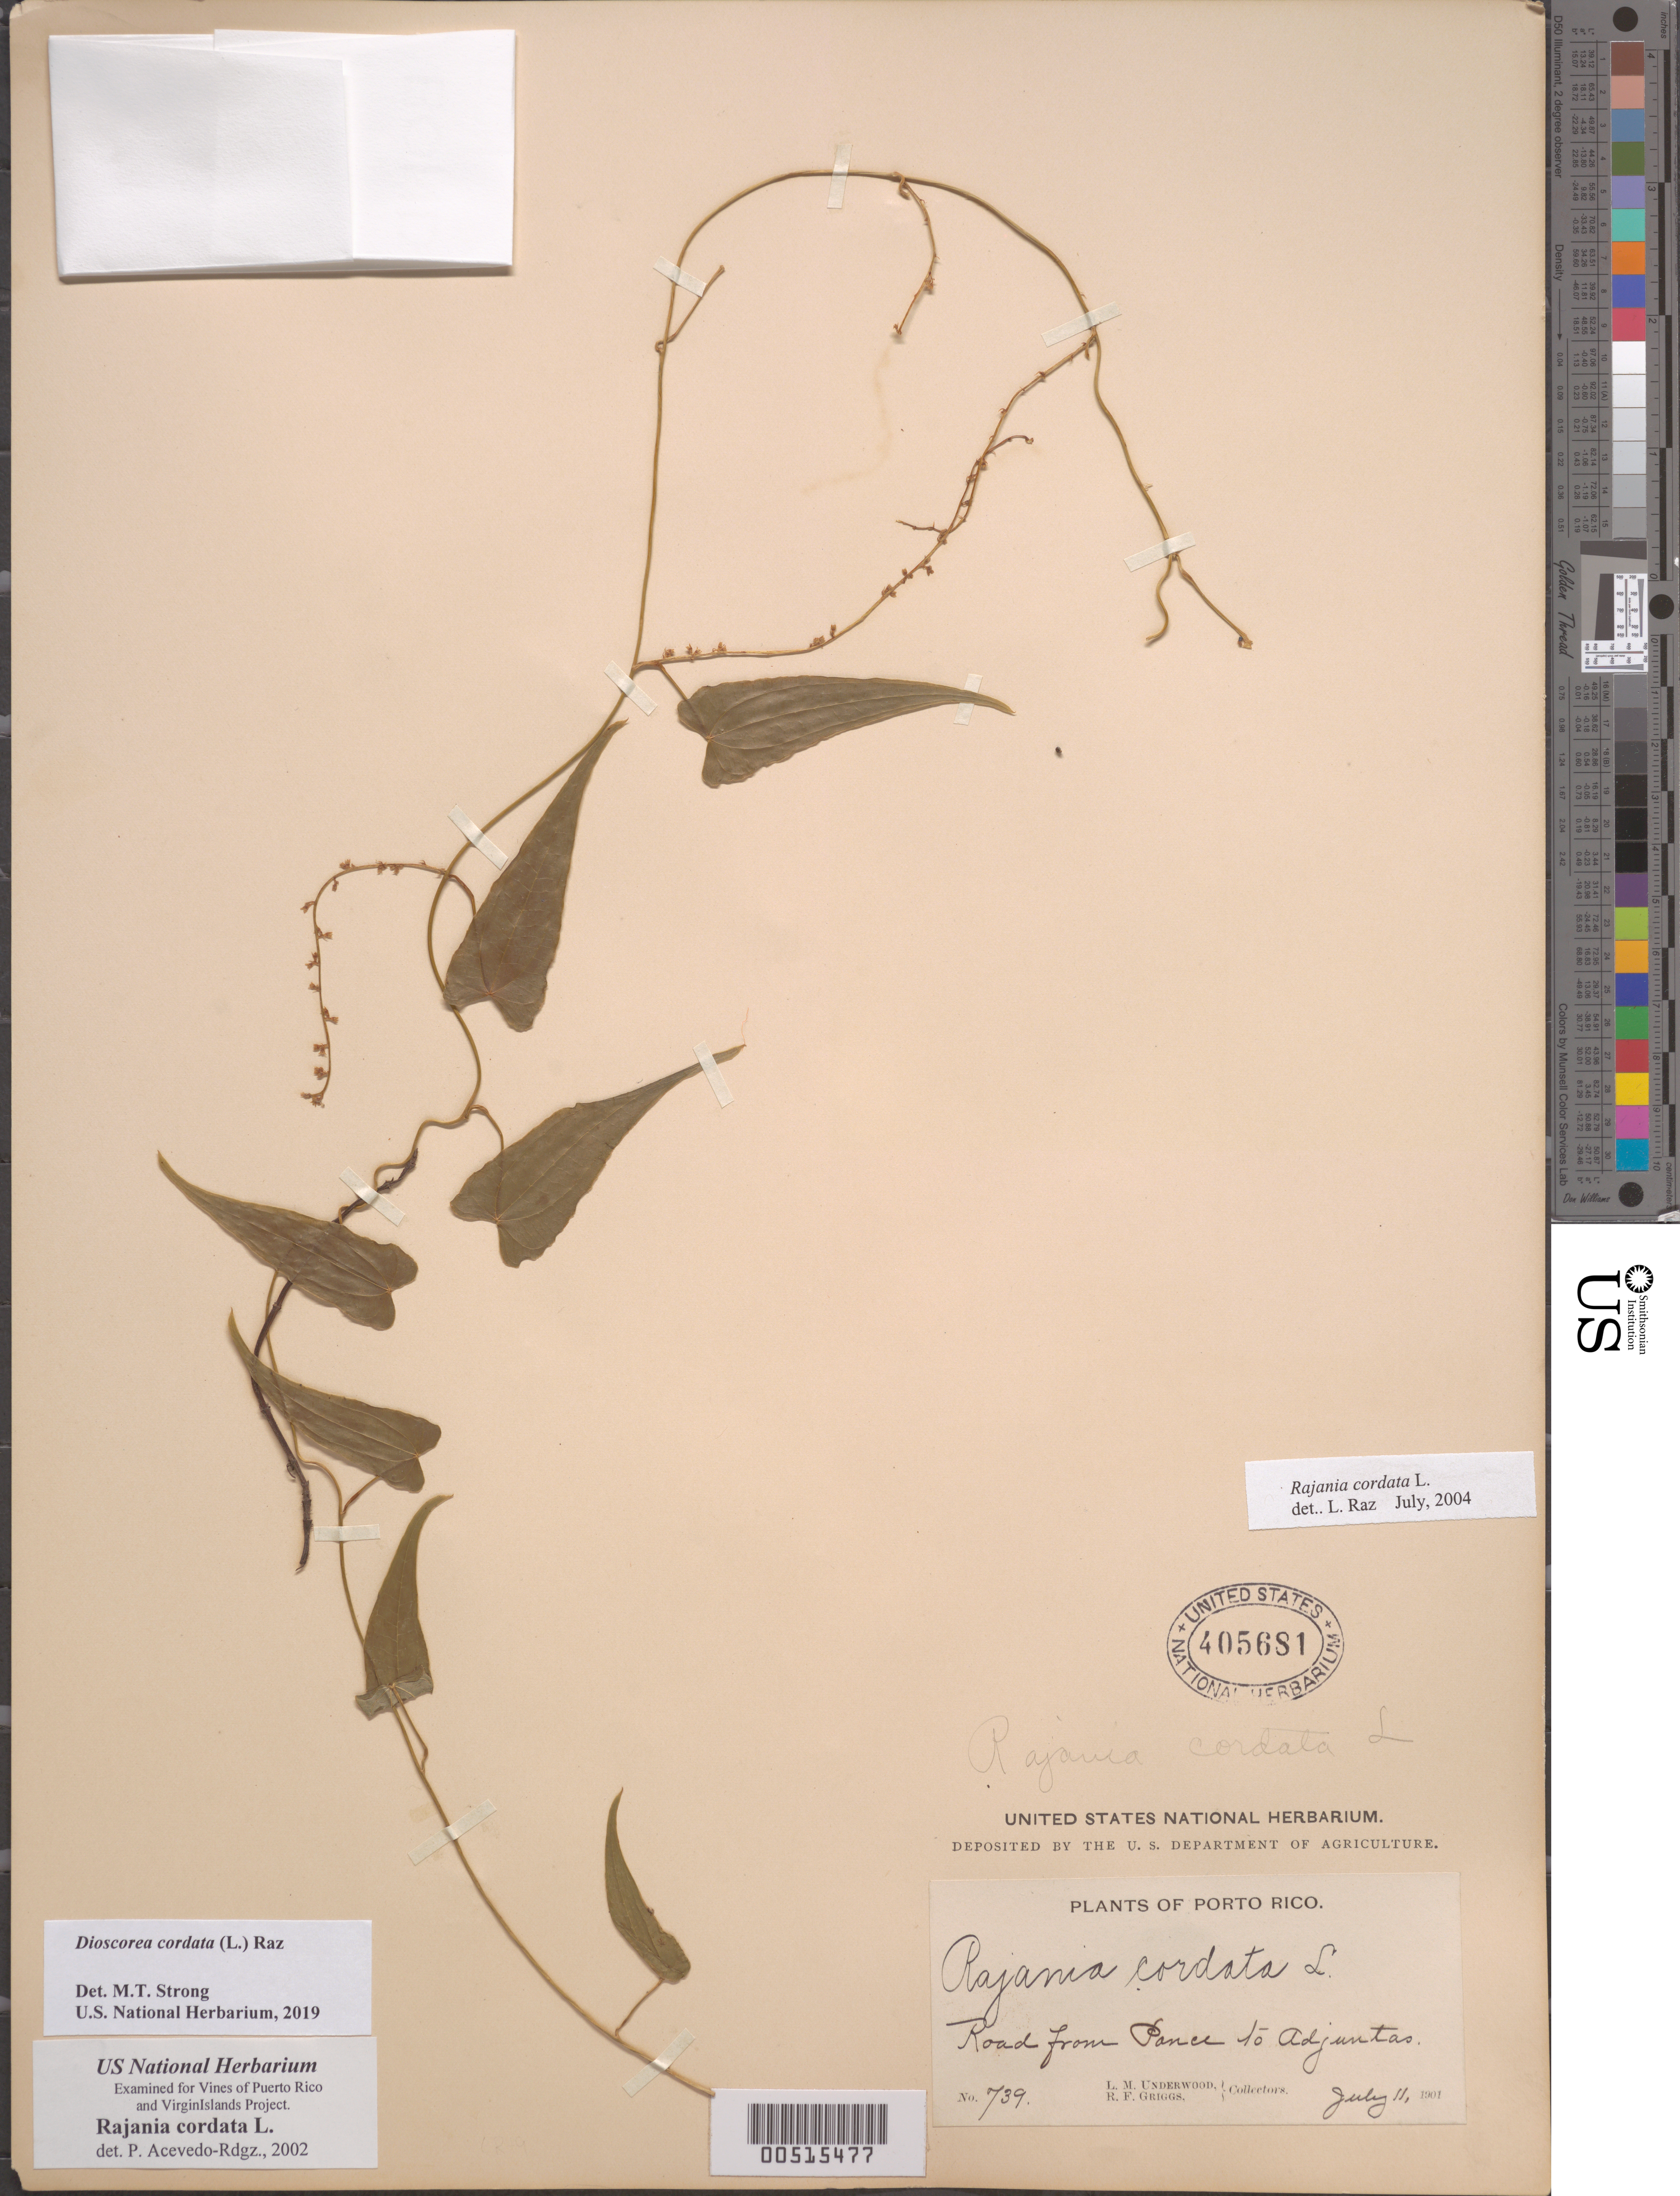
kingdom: Plantae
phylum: Tracheophyta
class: Liliopsida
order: Dioscoreales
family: Dioscoreaceae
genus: Dioscorea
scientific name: Dioscorea cordata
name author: (L.) Raz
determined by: Strong, M. T., (US), Smithsonian Institution - National Museum of Natural History (UNITED STATES)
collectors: L. M. Underwood & R. F. Griggs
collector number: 739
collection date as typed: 11 Jul 1901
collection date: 1901-07-11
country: Puerto Rico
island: Greater Antilles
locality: road from Ponce to Adjuntas.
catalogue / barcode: US 405681